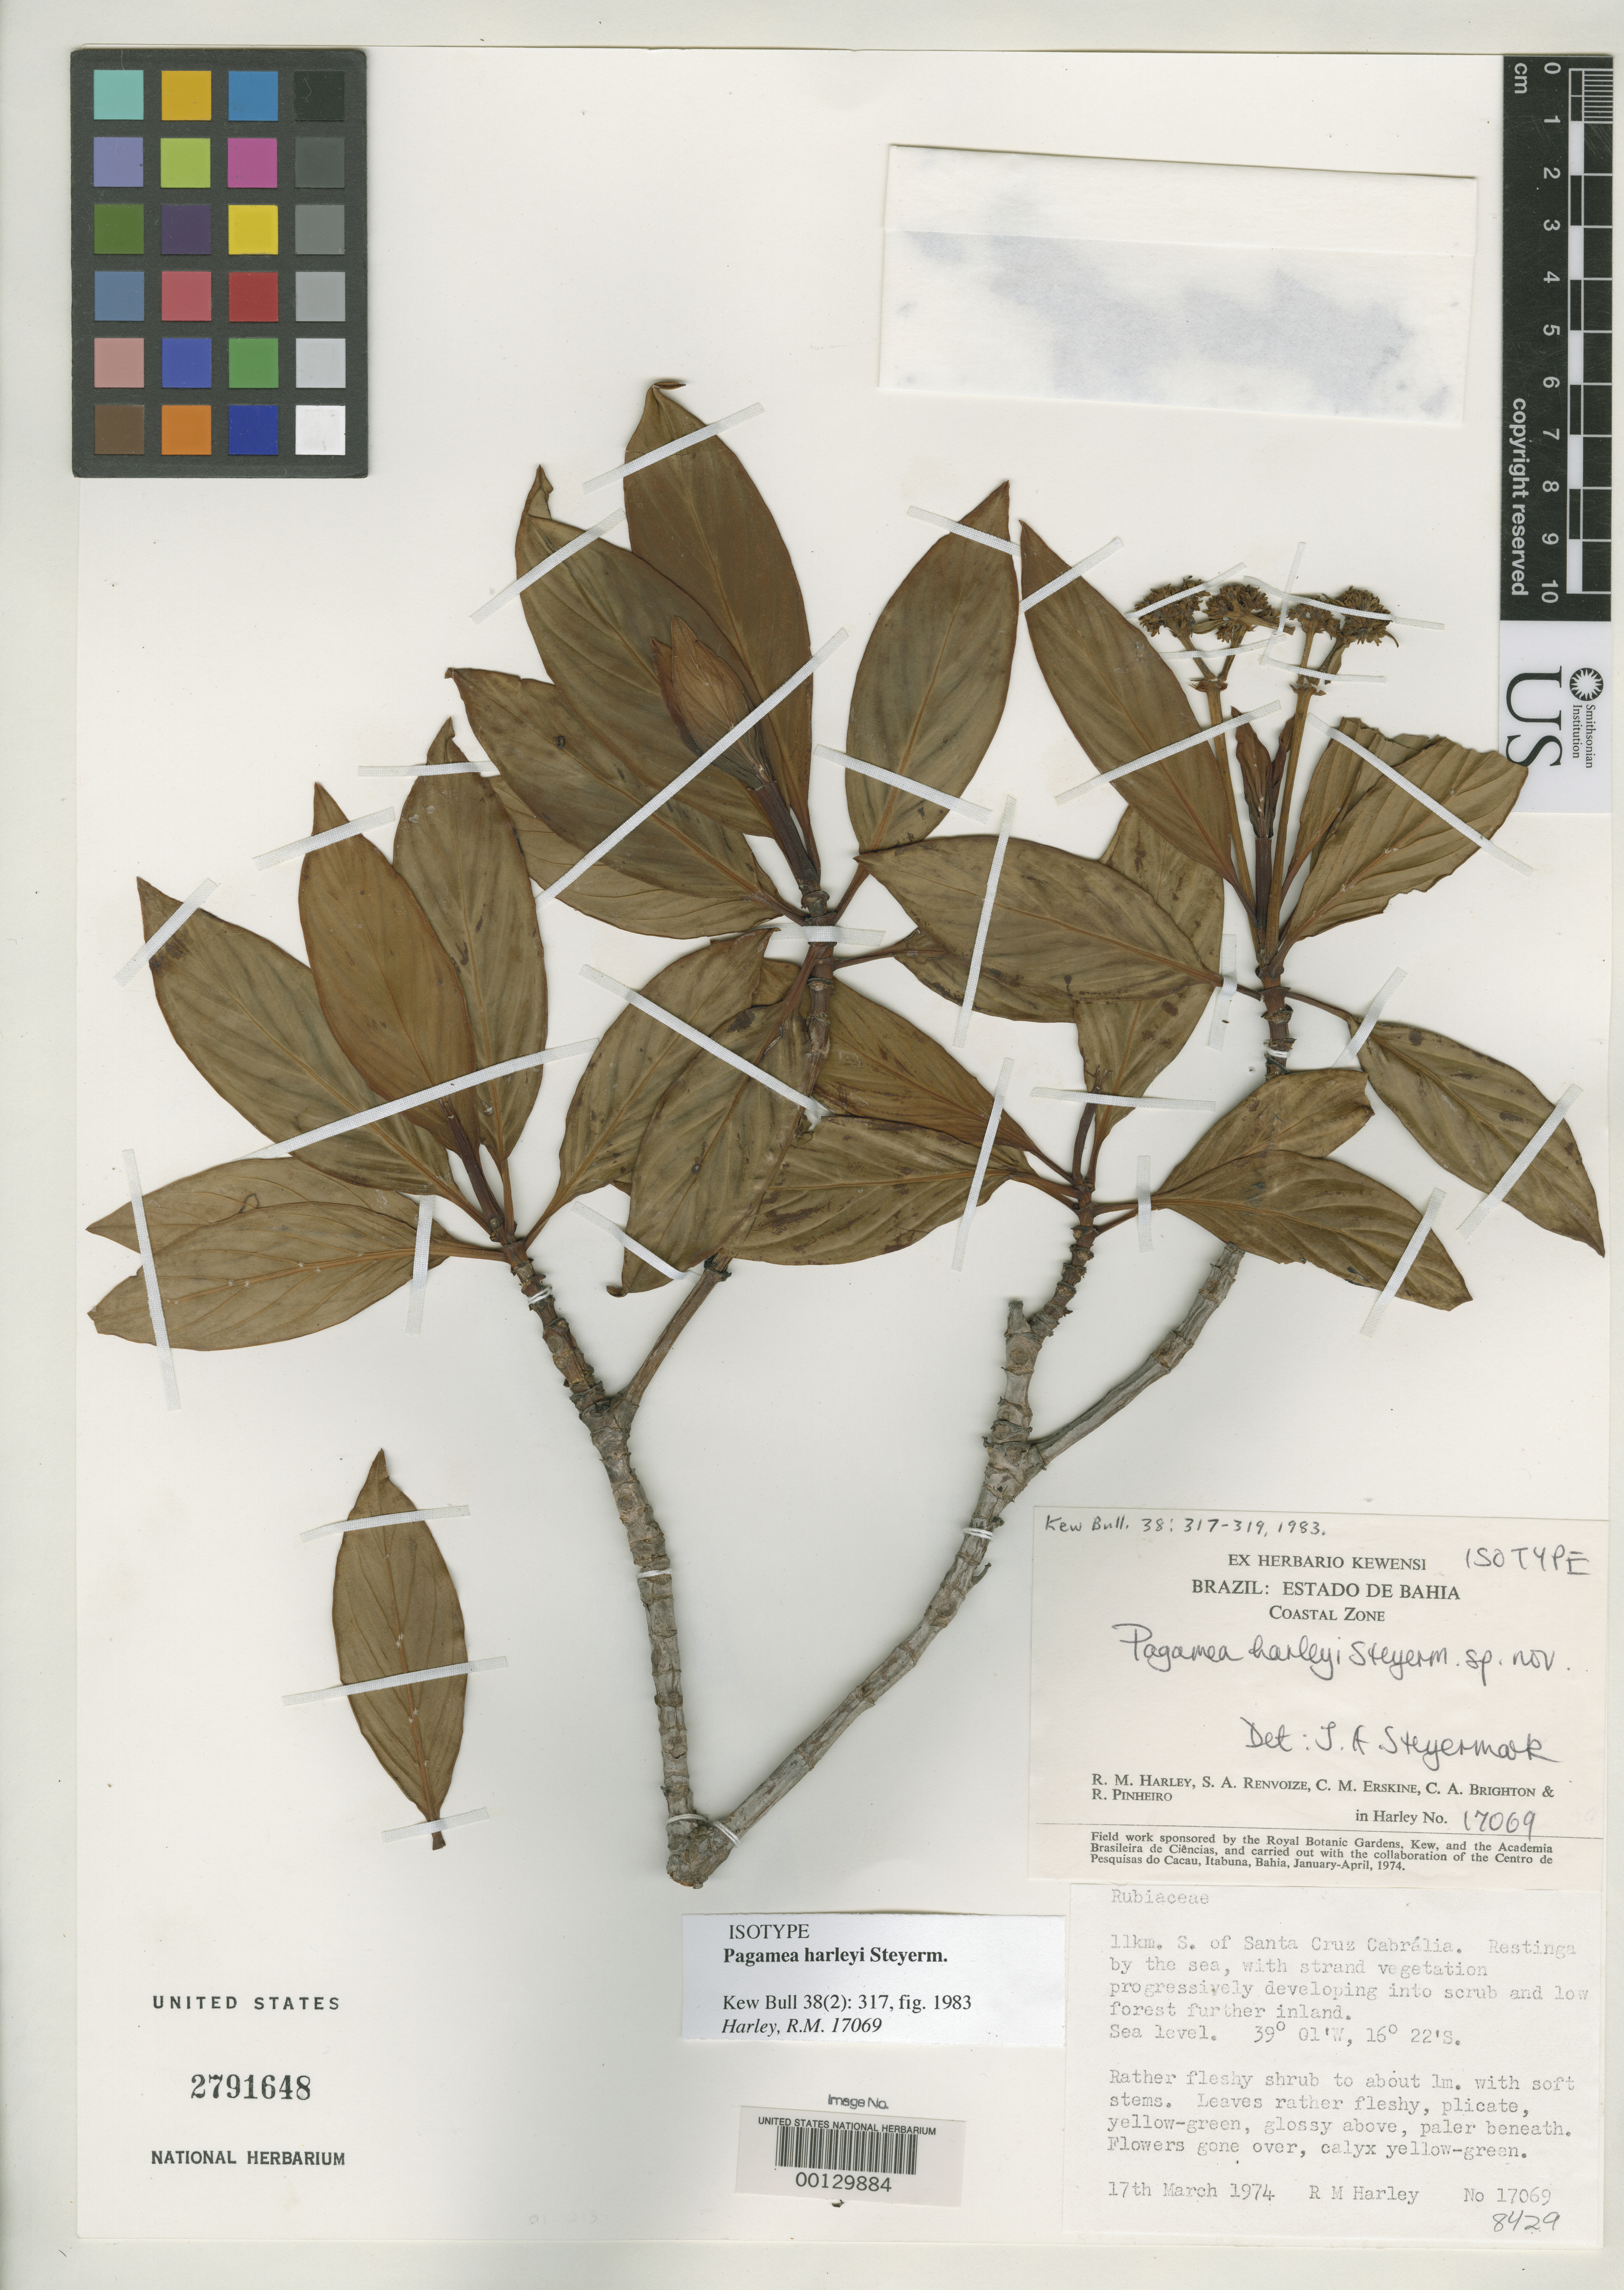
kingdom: Plantae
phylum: Tracheophyta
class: Magnoliopsida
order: Gentianales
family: Rubiaceae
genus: Pagamea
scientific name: Pagamea harleyi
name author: Steyerm.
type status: Isotype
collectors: R. M. Harley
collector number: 17069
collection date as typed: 17 Mar 1974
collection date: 1974-03-17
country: Brazil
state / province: Bahia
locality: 11 km S of Santa Cruz Cabralia.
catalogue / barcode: US 2791648